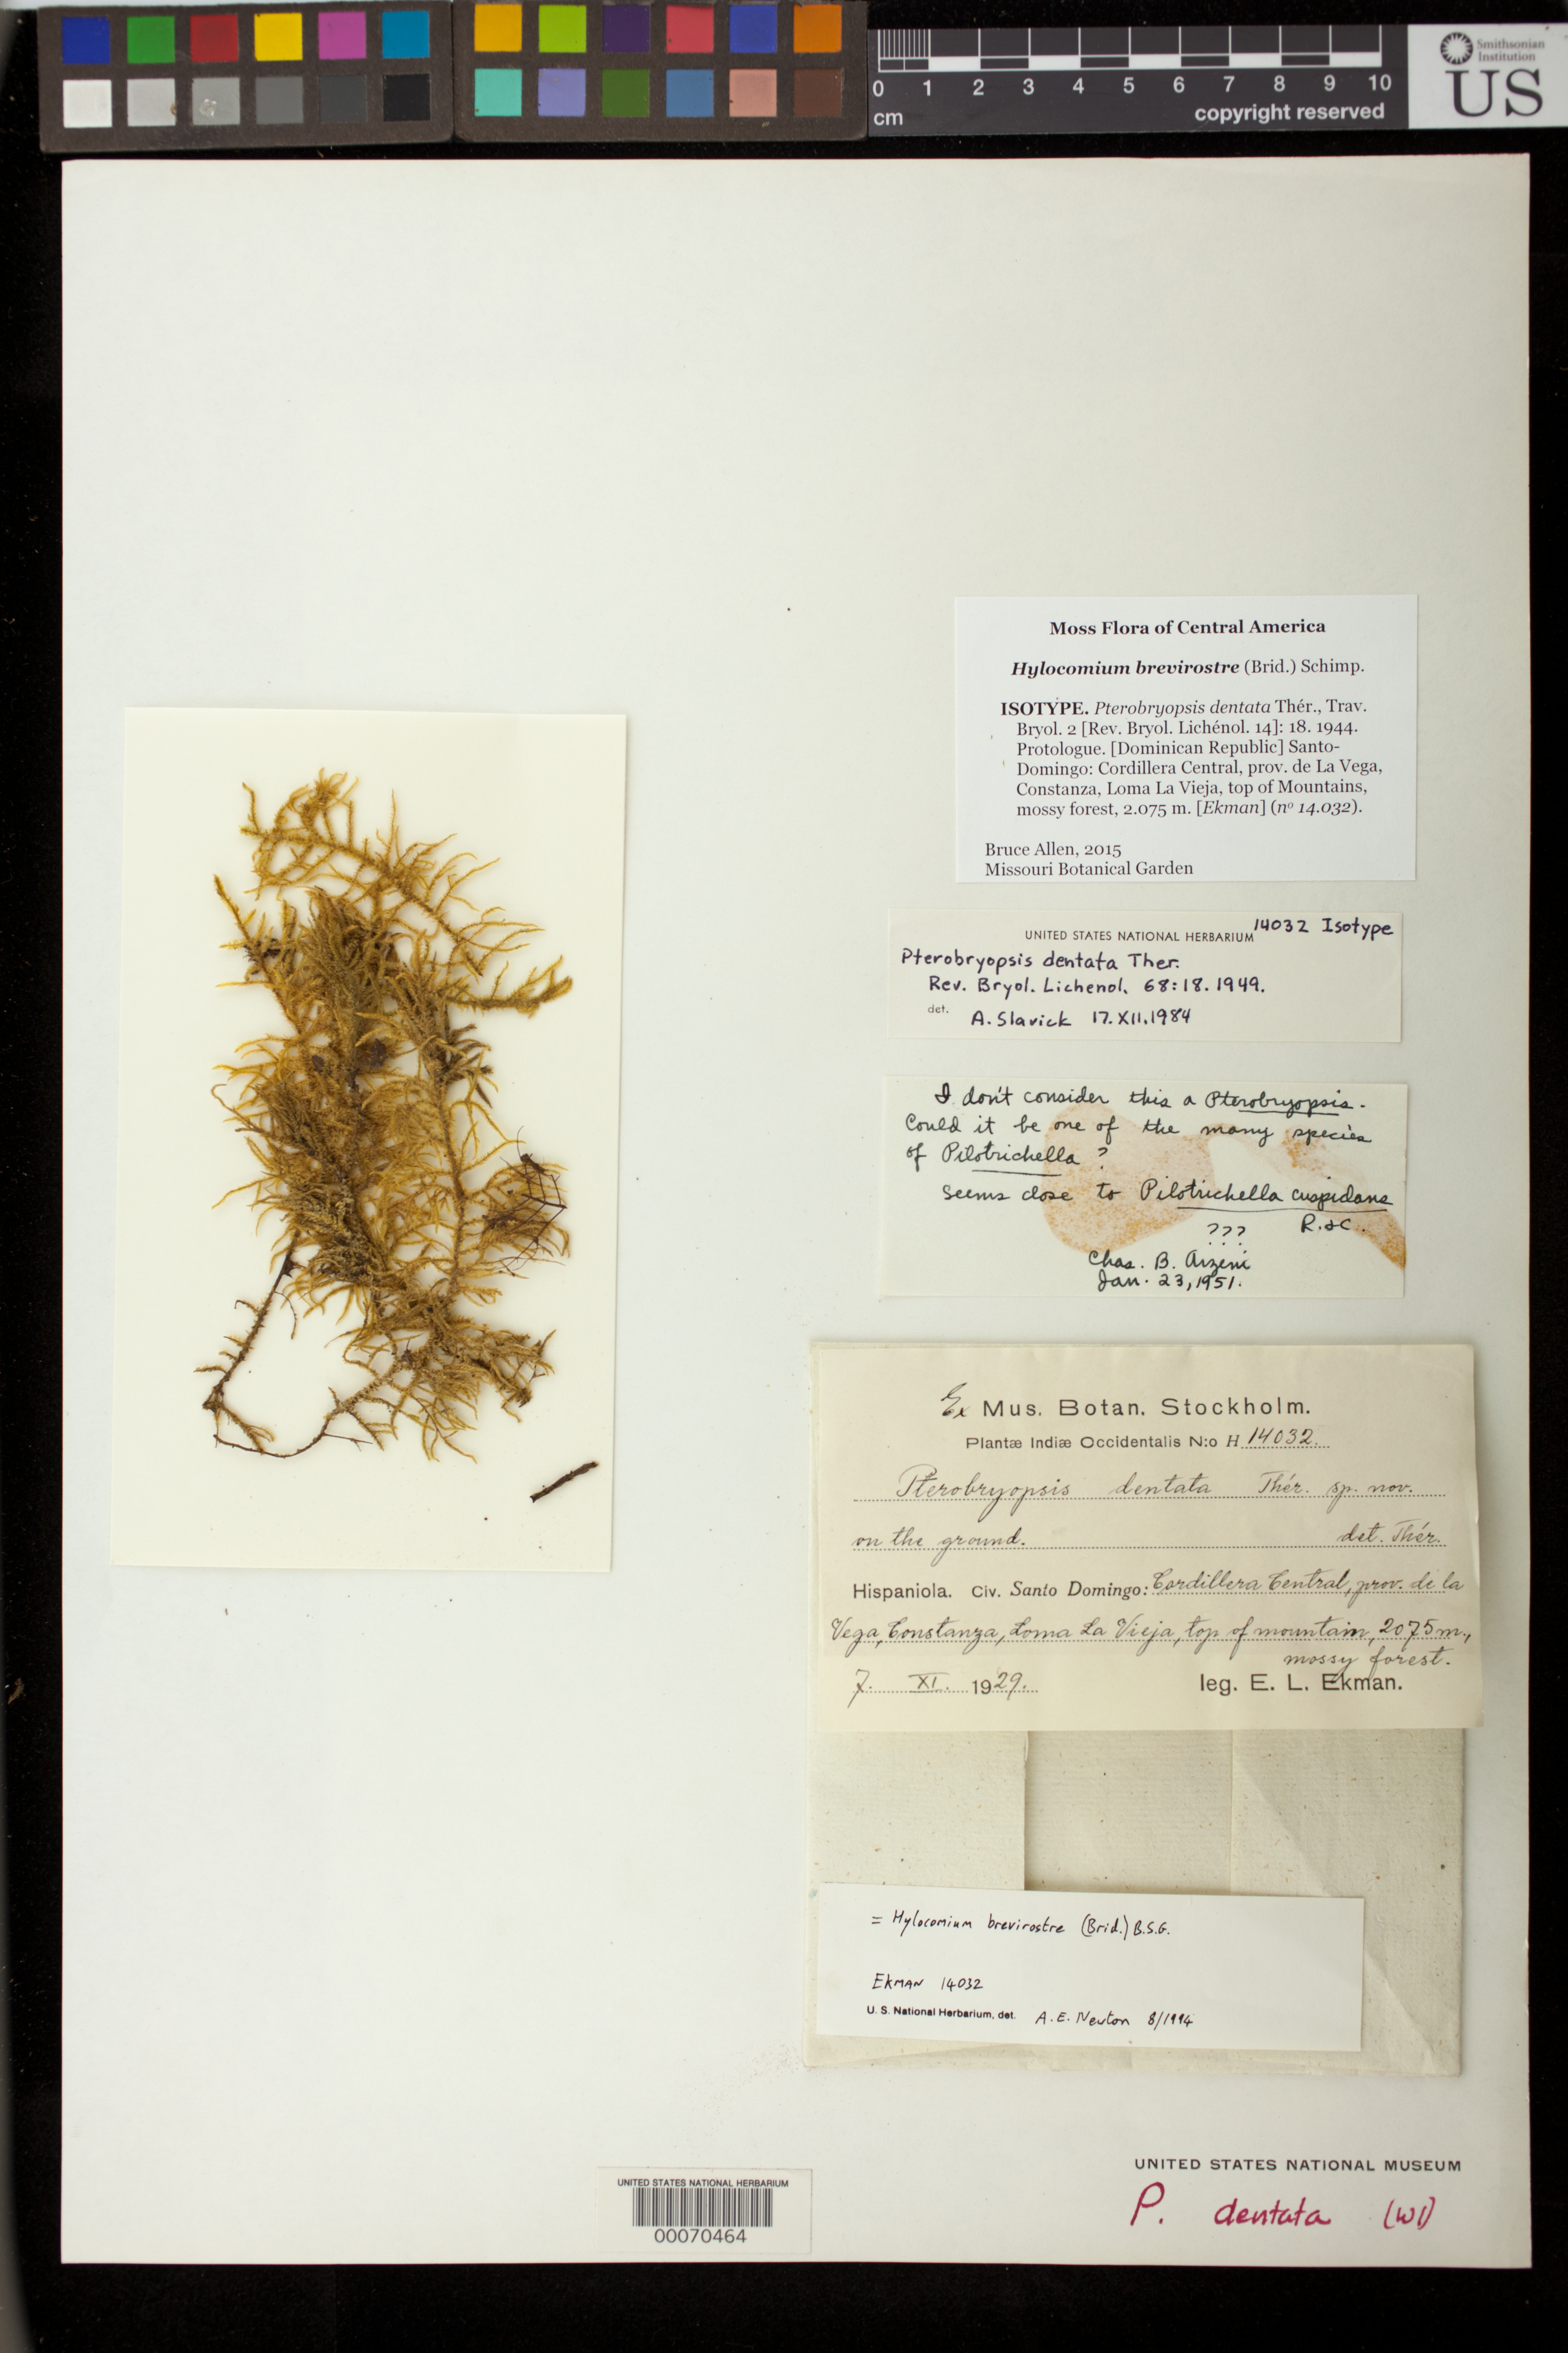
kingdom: Plantae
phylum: Bryophyta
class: Bryopsida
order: Hypnales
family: Pterobryaceae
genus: Pterobryopsis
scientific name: Pterobryopsis dentata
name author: Thér.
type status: Isotype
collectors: E. L. Ekman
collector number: Pl. Ind. Occ. H14032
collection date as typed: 07 Nov 1929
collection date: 1929-11-07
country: Dominican Republic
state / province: La Vega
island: Hispaniola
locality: Cordillera Central, prov. de la Vega, Constanza, Loma La Vieja, top of mtn.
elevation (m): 2075